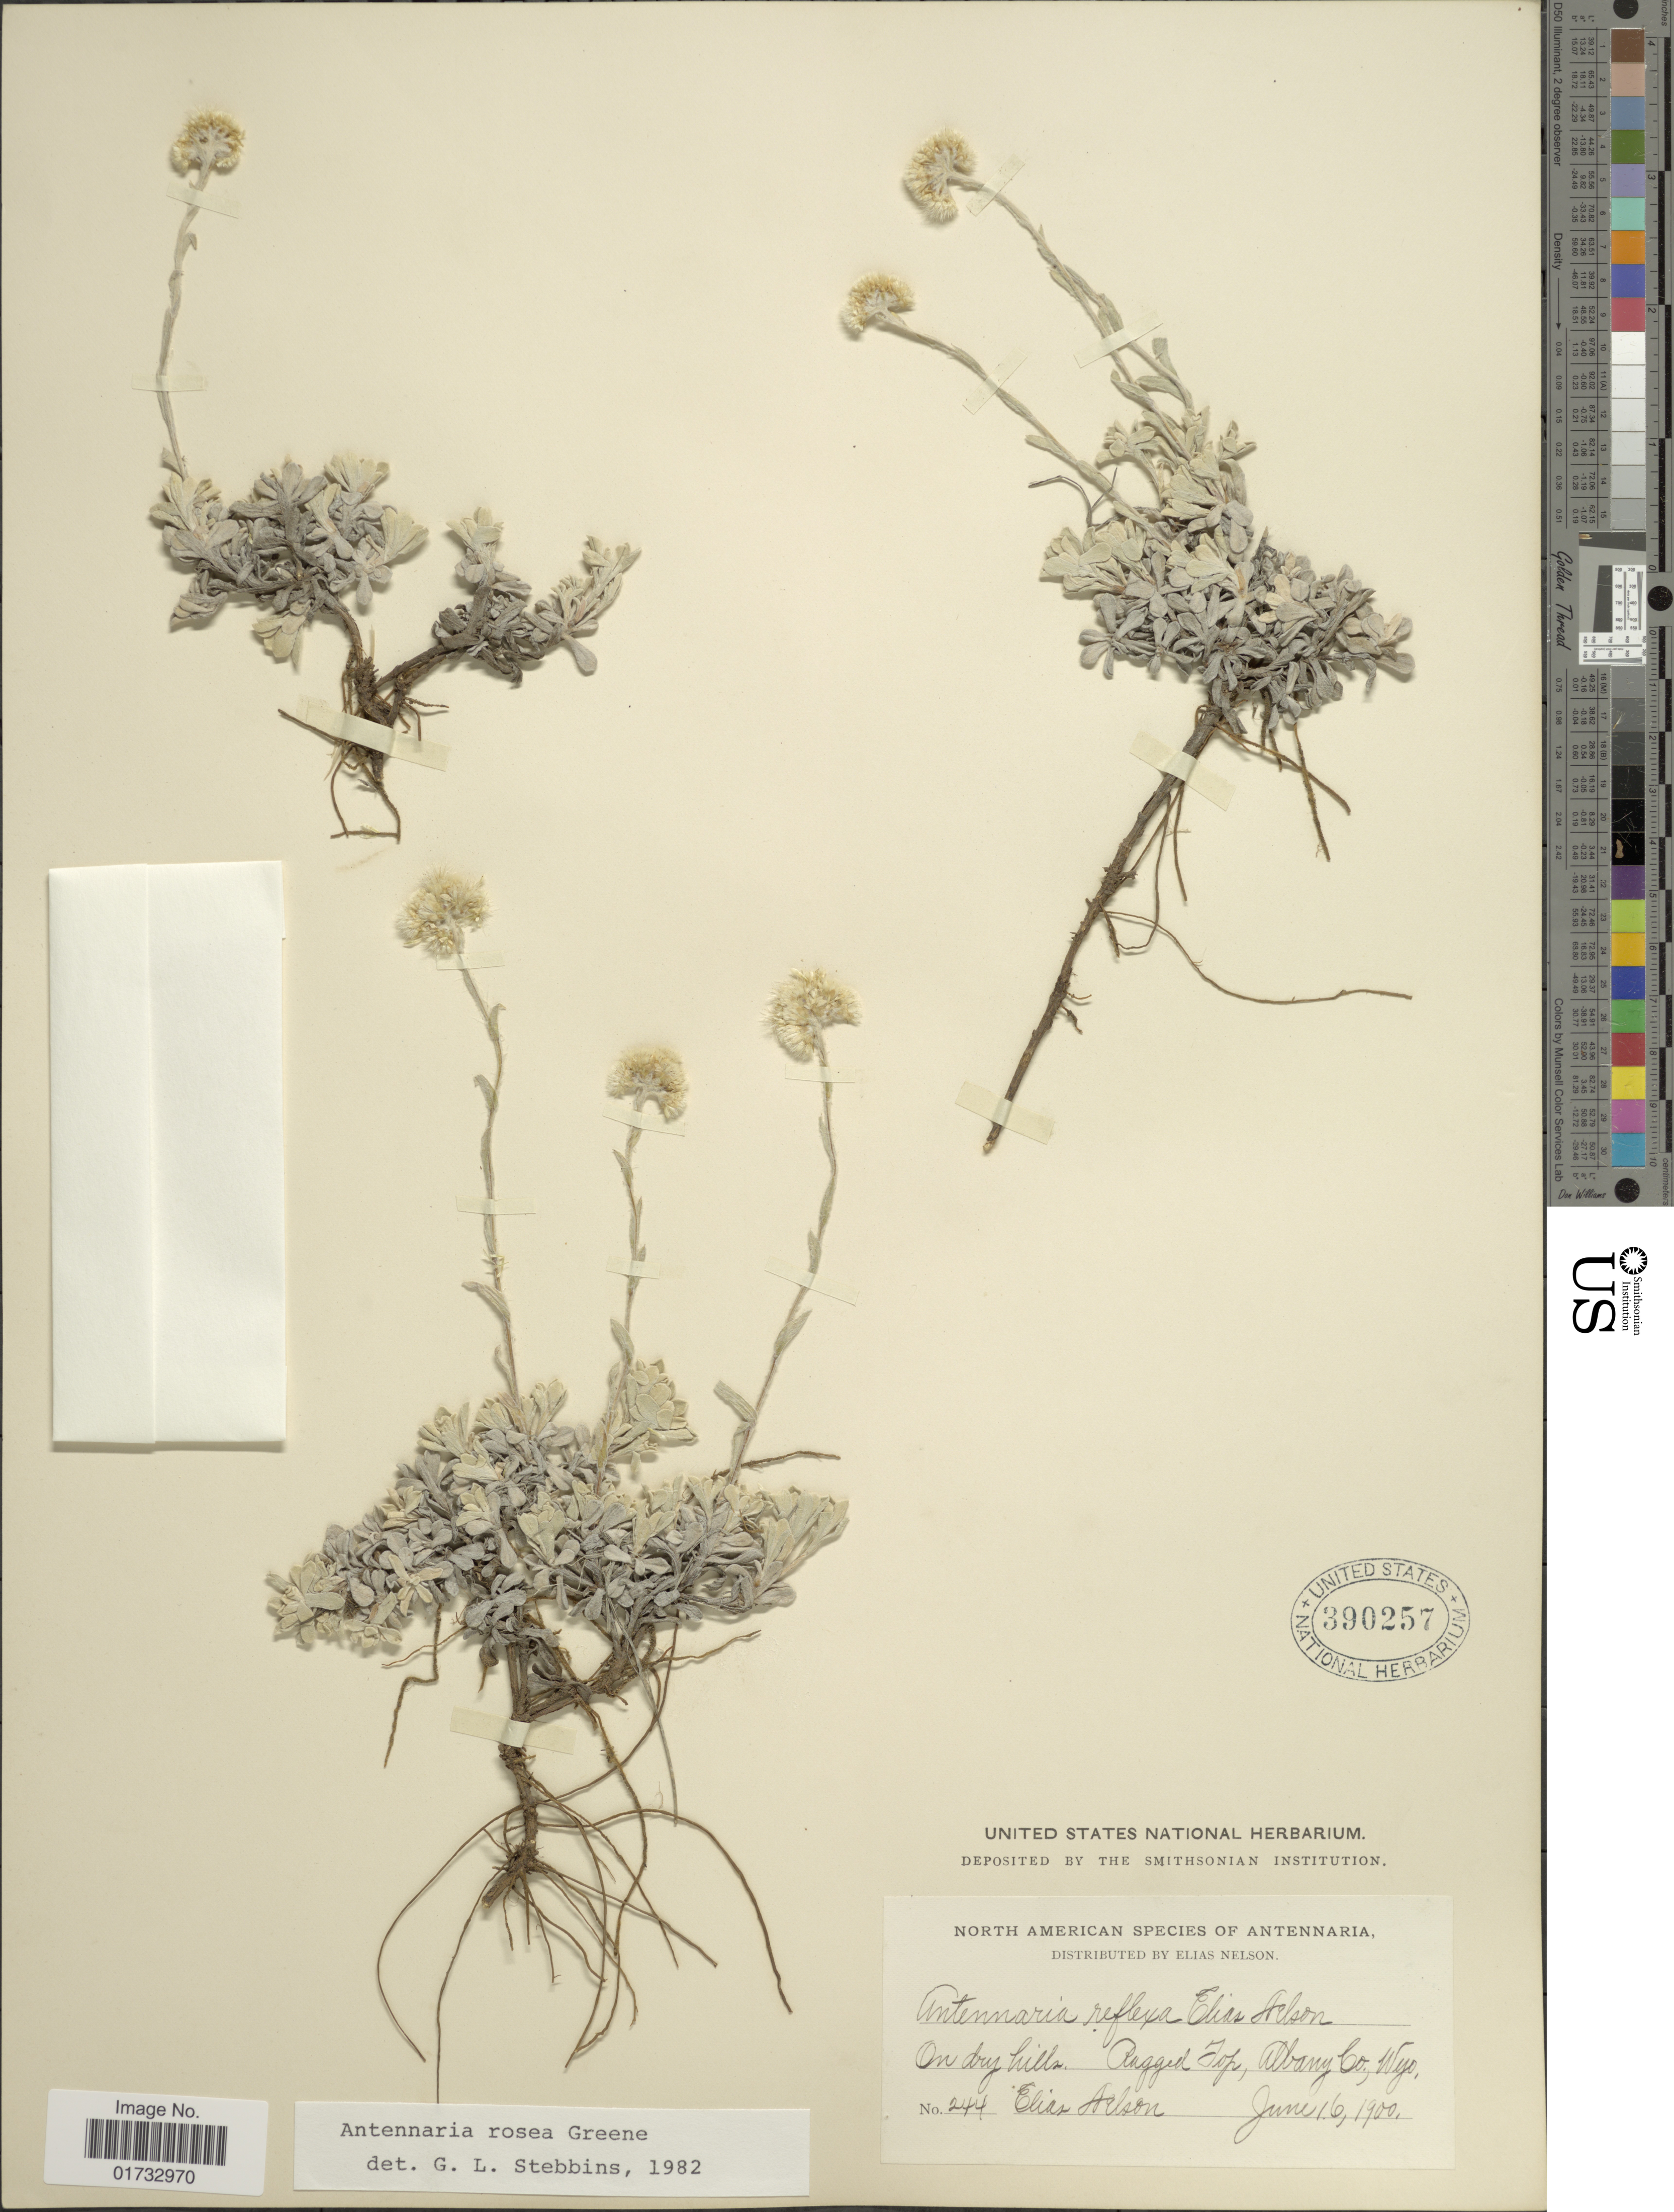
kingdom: Plantae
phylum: Tracheophyta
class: Magnoliopsida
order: Asterales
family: Asteraceae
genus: Antennaria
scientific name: Antennaria rosea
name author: Greene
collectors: E. Nelson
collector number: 244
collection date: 1900-06-16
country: United States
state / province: Wyoming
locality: North American Species of Antennaria, on dry hills, Ragged Top, Albany Co.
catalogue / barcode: US 390527